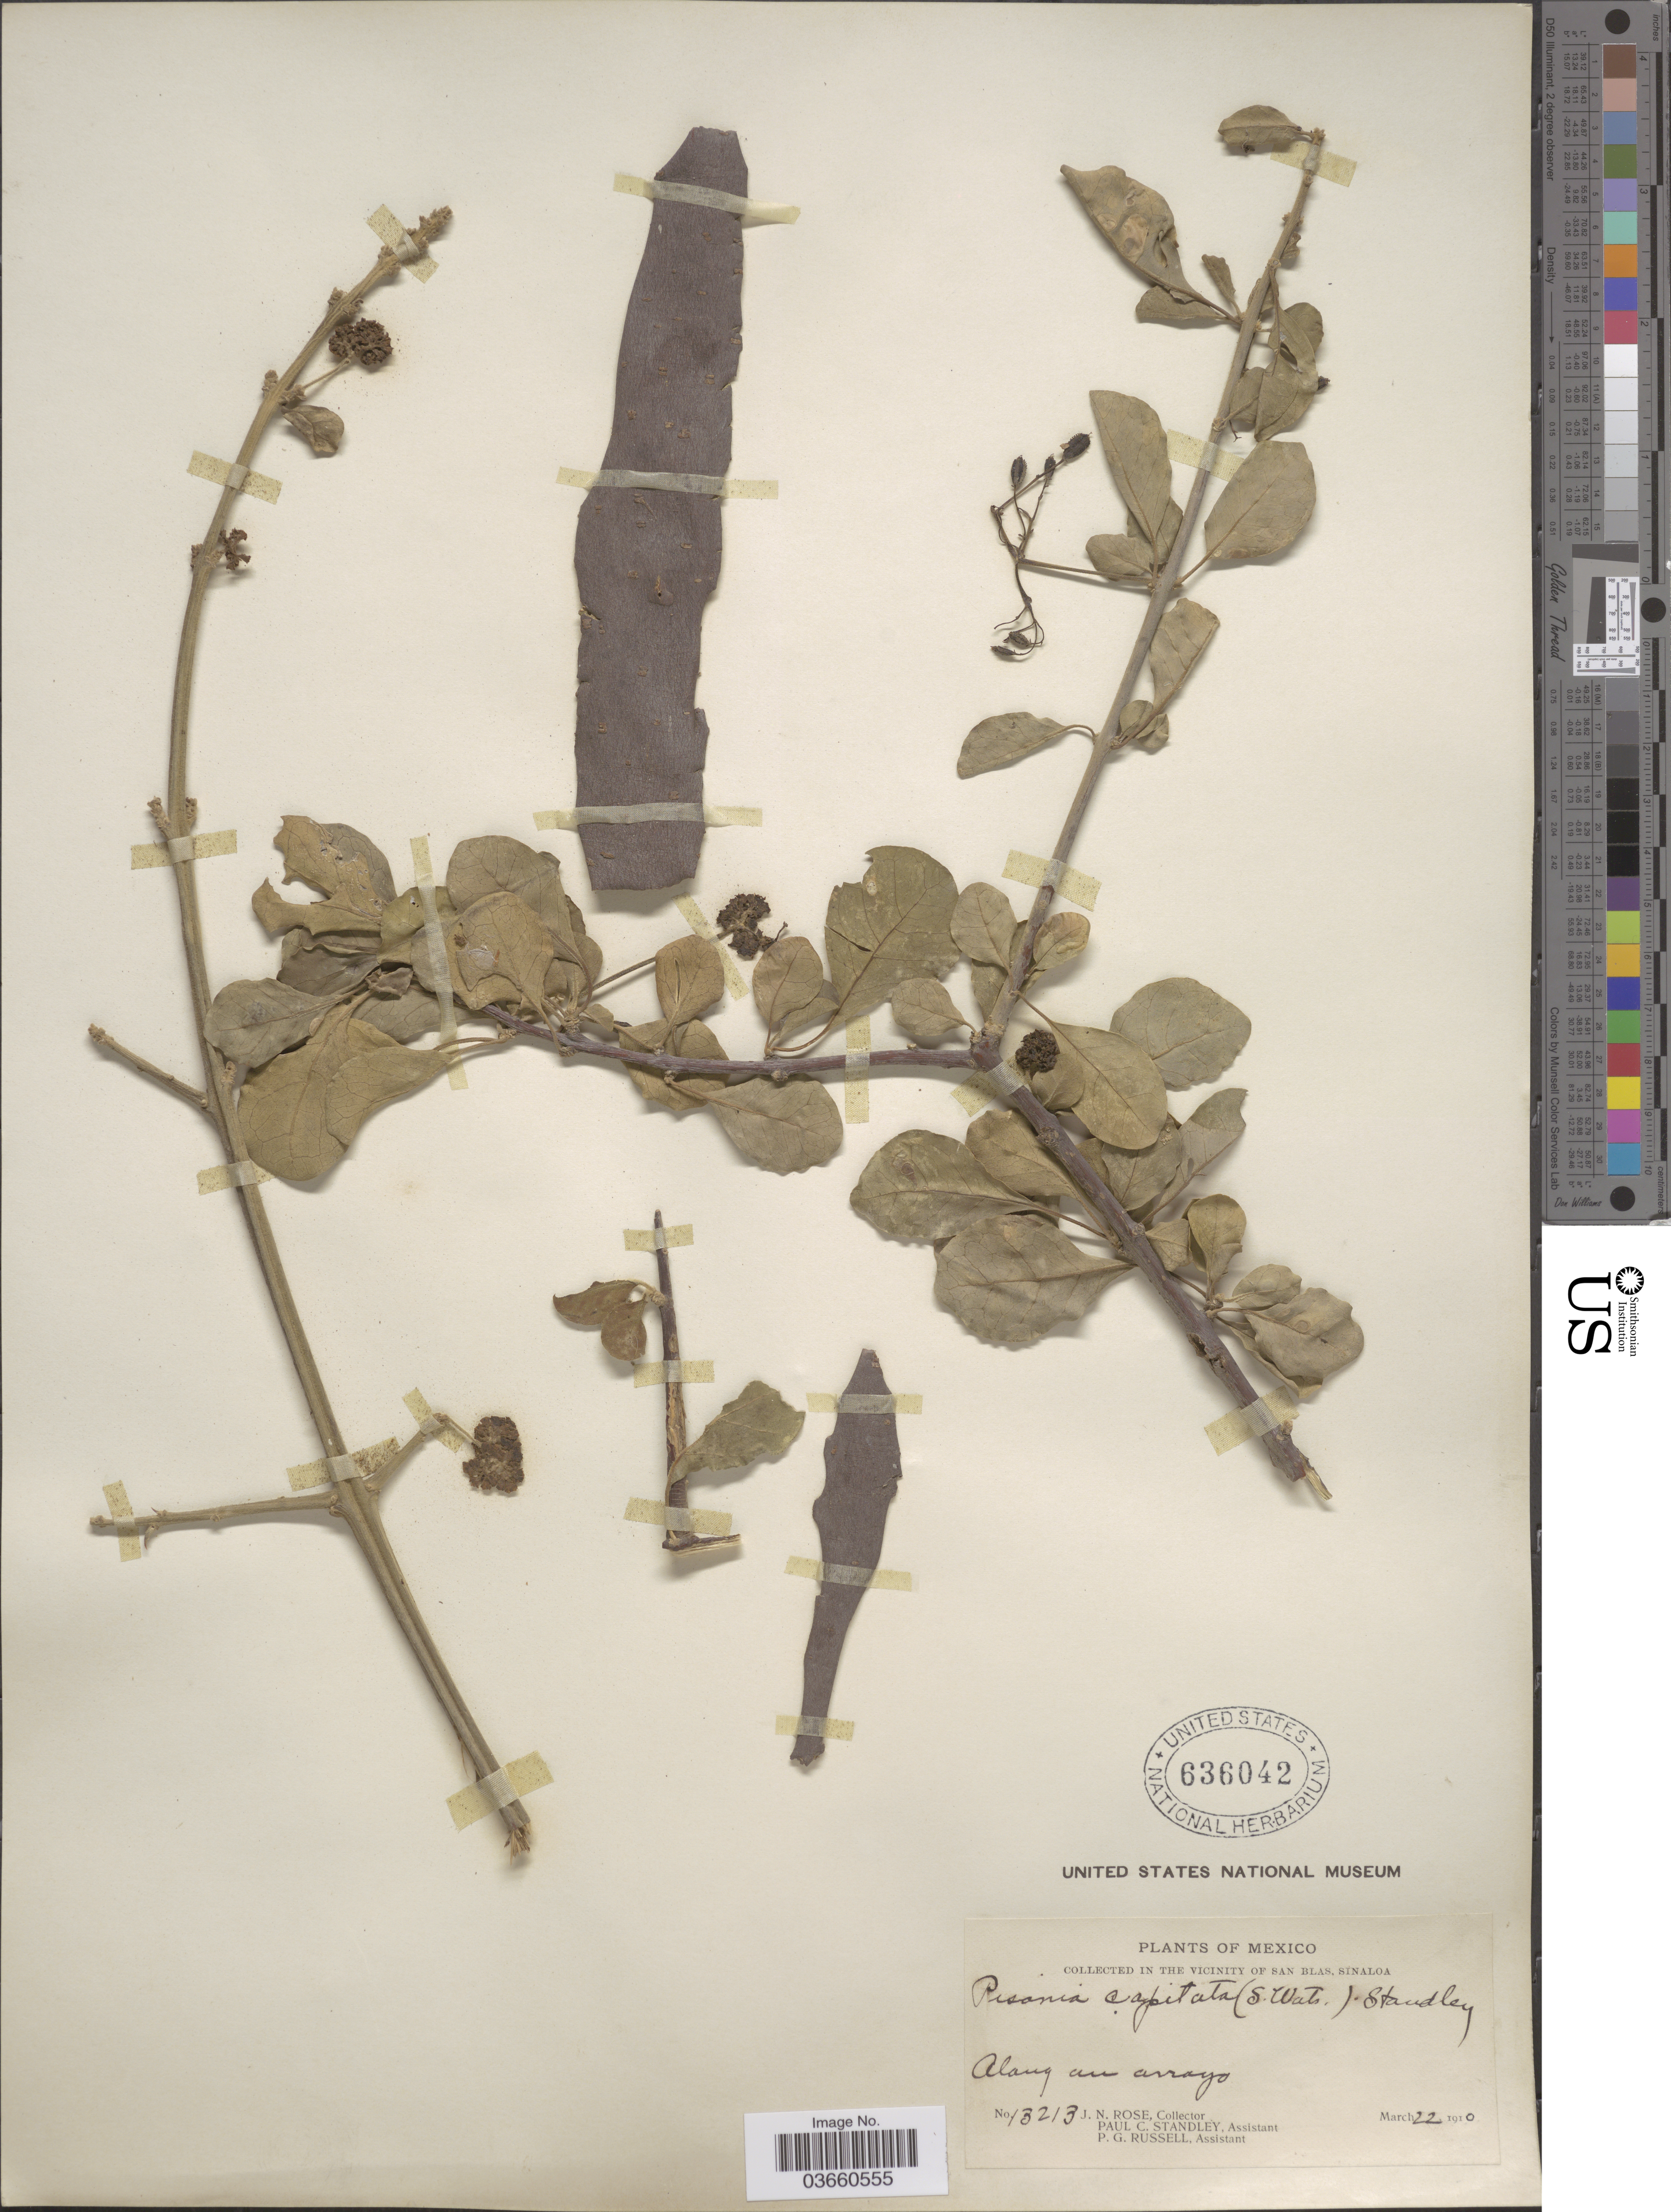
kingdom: Plantae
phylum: Tracheophyta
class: Magnoliopsida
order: Caryophyllales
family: Nyctaginaceae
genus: Pisonia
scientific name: Pisonia capitata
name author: (S. Watson) Standl.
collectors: J. N. Rose, P. C. Standley & P. G. Russell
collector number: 13213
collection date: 1910-03-22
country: Mexico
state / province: Sinaloa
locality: The vicinity of San Blas.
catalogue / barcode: US 636042